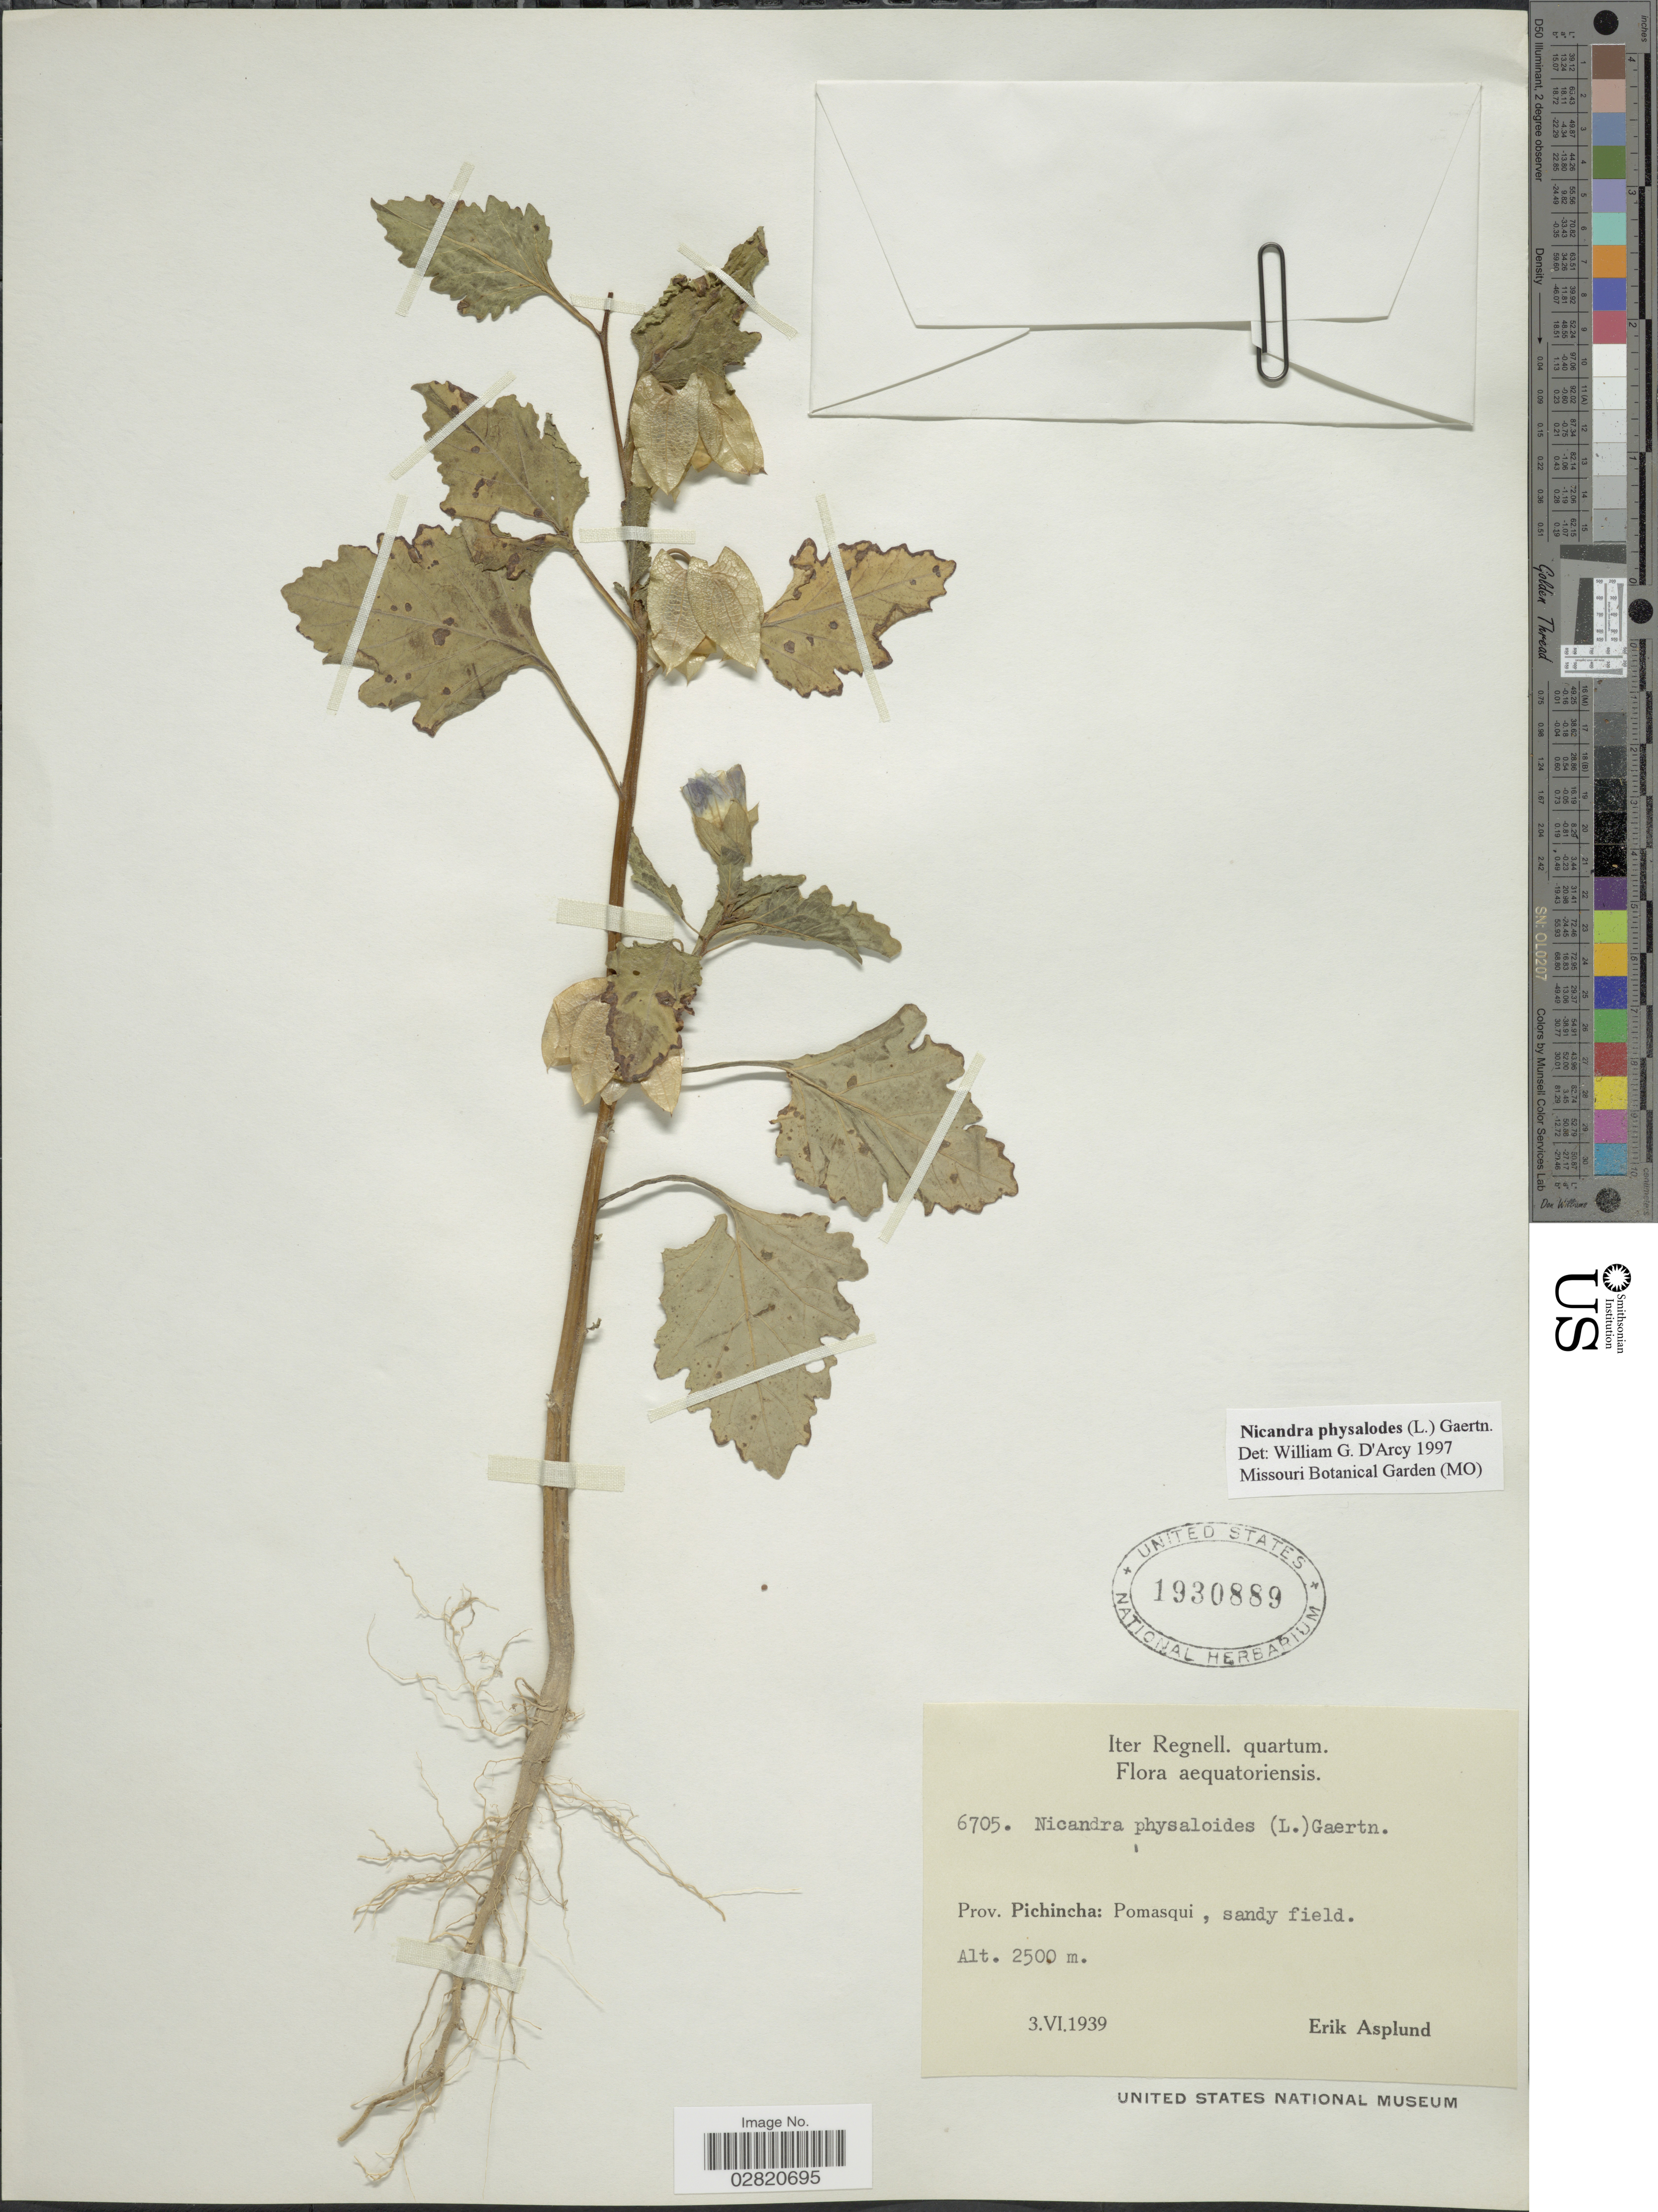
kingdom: Plantae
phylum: Tracheophyta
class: Magnoliopsida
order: Solanales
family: Solanaceae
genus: Nicandra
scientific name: Nicandra physalodes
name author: (L.) Gaertn.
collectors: E. Asplund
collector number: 6705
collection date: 1939-06-03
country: Ecuador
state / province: Pichincha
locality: Pomasqui.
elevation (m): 2500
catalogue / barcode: US 1930889